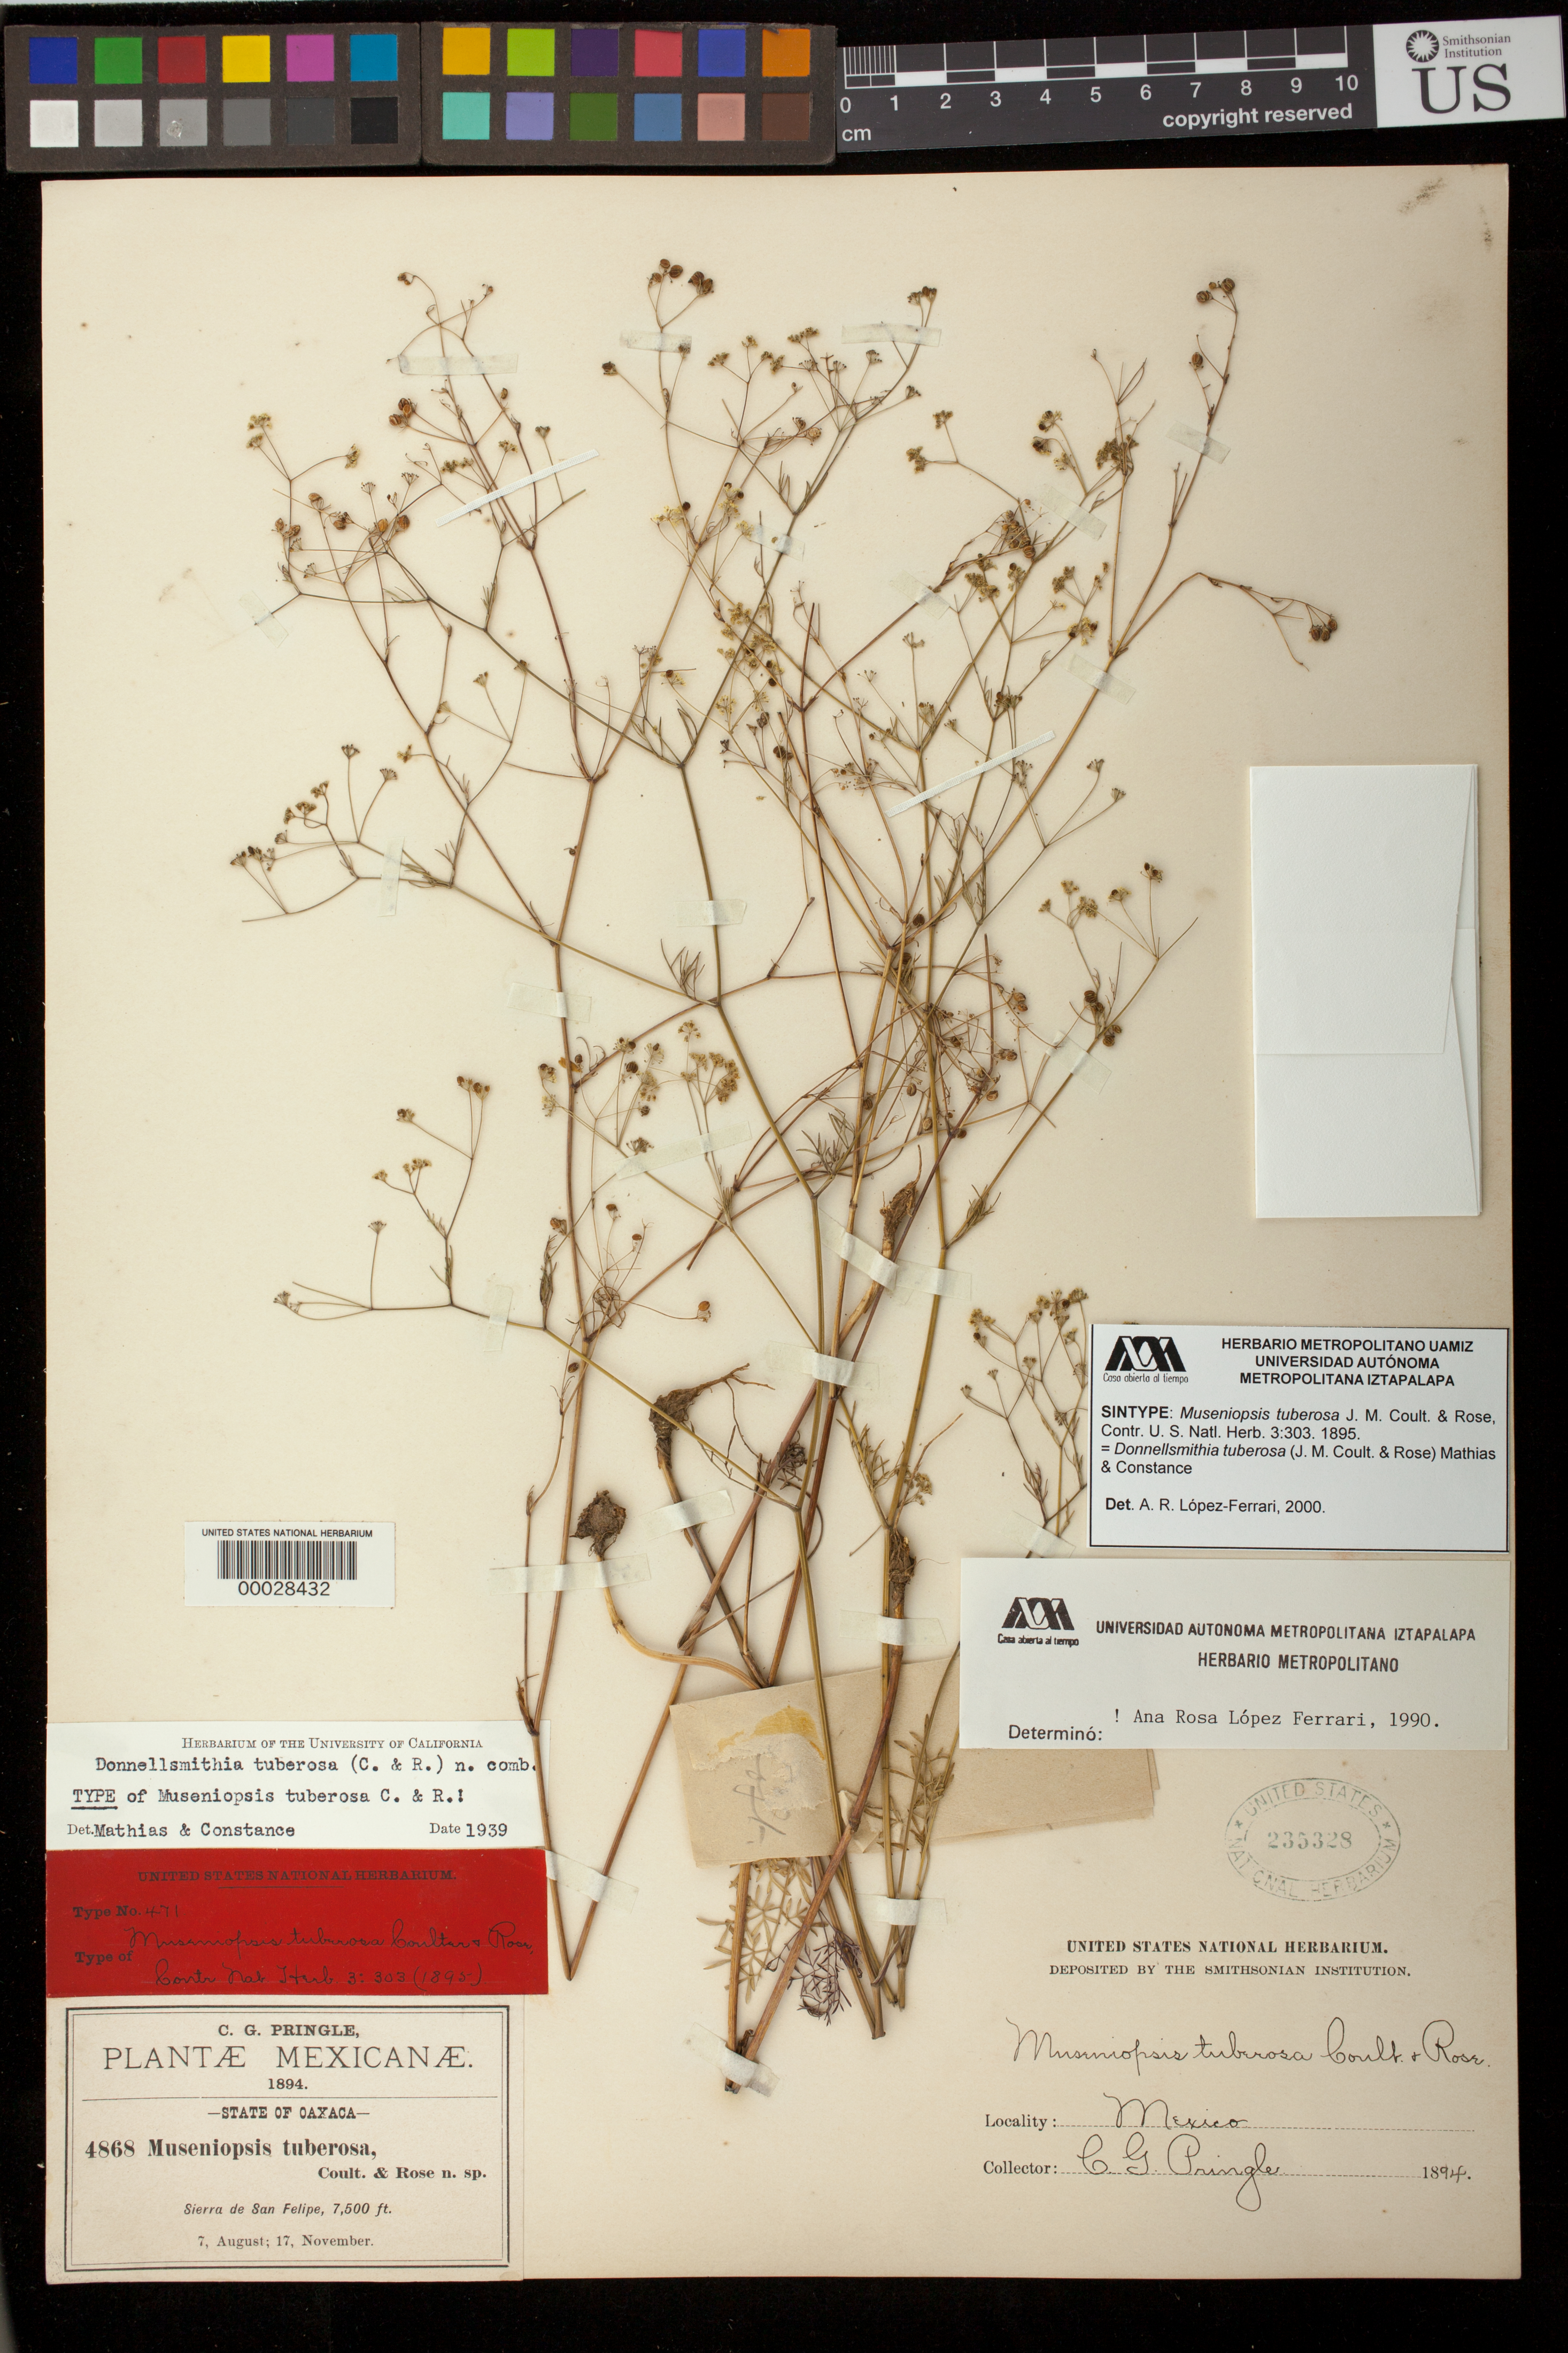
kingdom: Plantae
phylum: Tracheophyta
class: Magnoliopsida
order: Apiales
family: Apiaceae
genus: Museniopsis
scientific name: Museniopsis tuberosa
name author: J.M. Coult. & Rose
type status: Syntype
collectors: C. G. Pringle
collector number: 4868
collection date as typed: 1894. 7, August; 17, November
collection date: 1894-08-07,1894-11-17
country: Mexico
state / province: Oaxaca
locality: Sierra de San Felipe.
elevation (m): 2286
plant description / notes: Protologue cites several collections (syntypes). This specimen annotated as "TYPE" by Mathias & Constance (1939); lectotypification not seen [but note that this collection apparently represents 2 elements, collected on different dates]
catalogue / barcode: US 235328